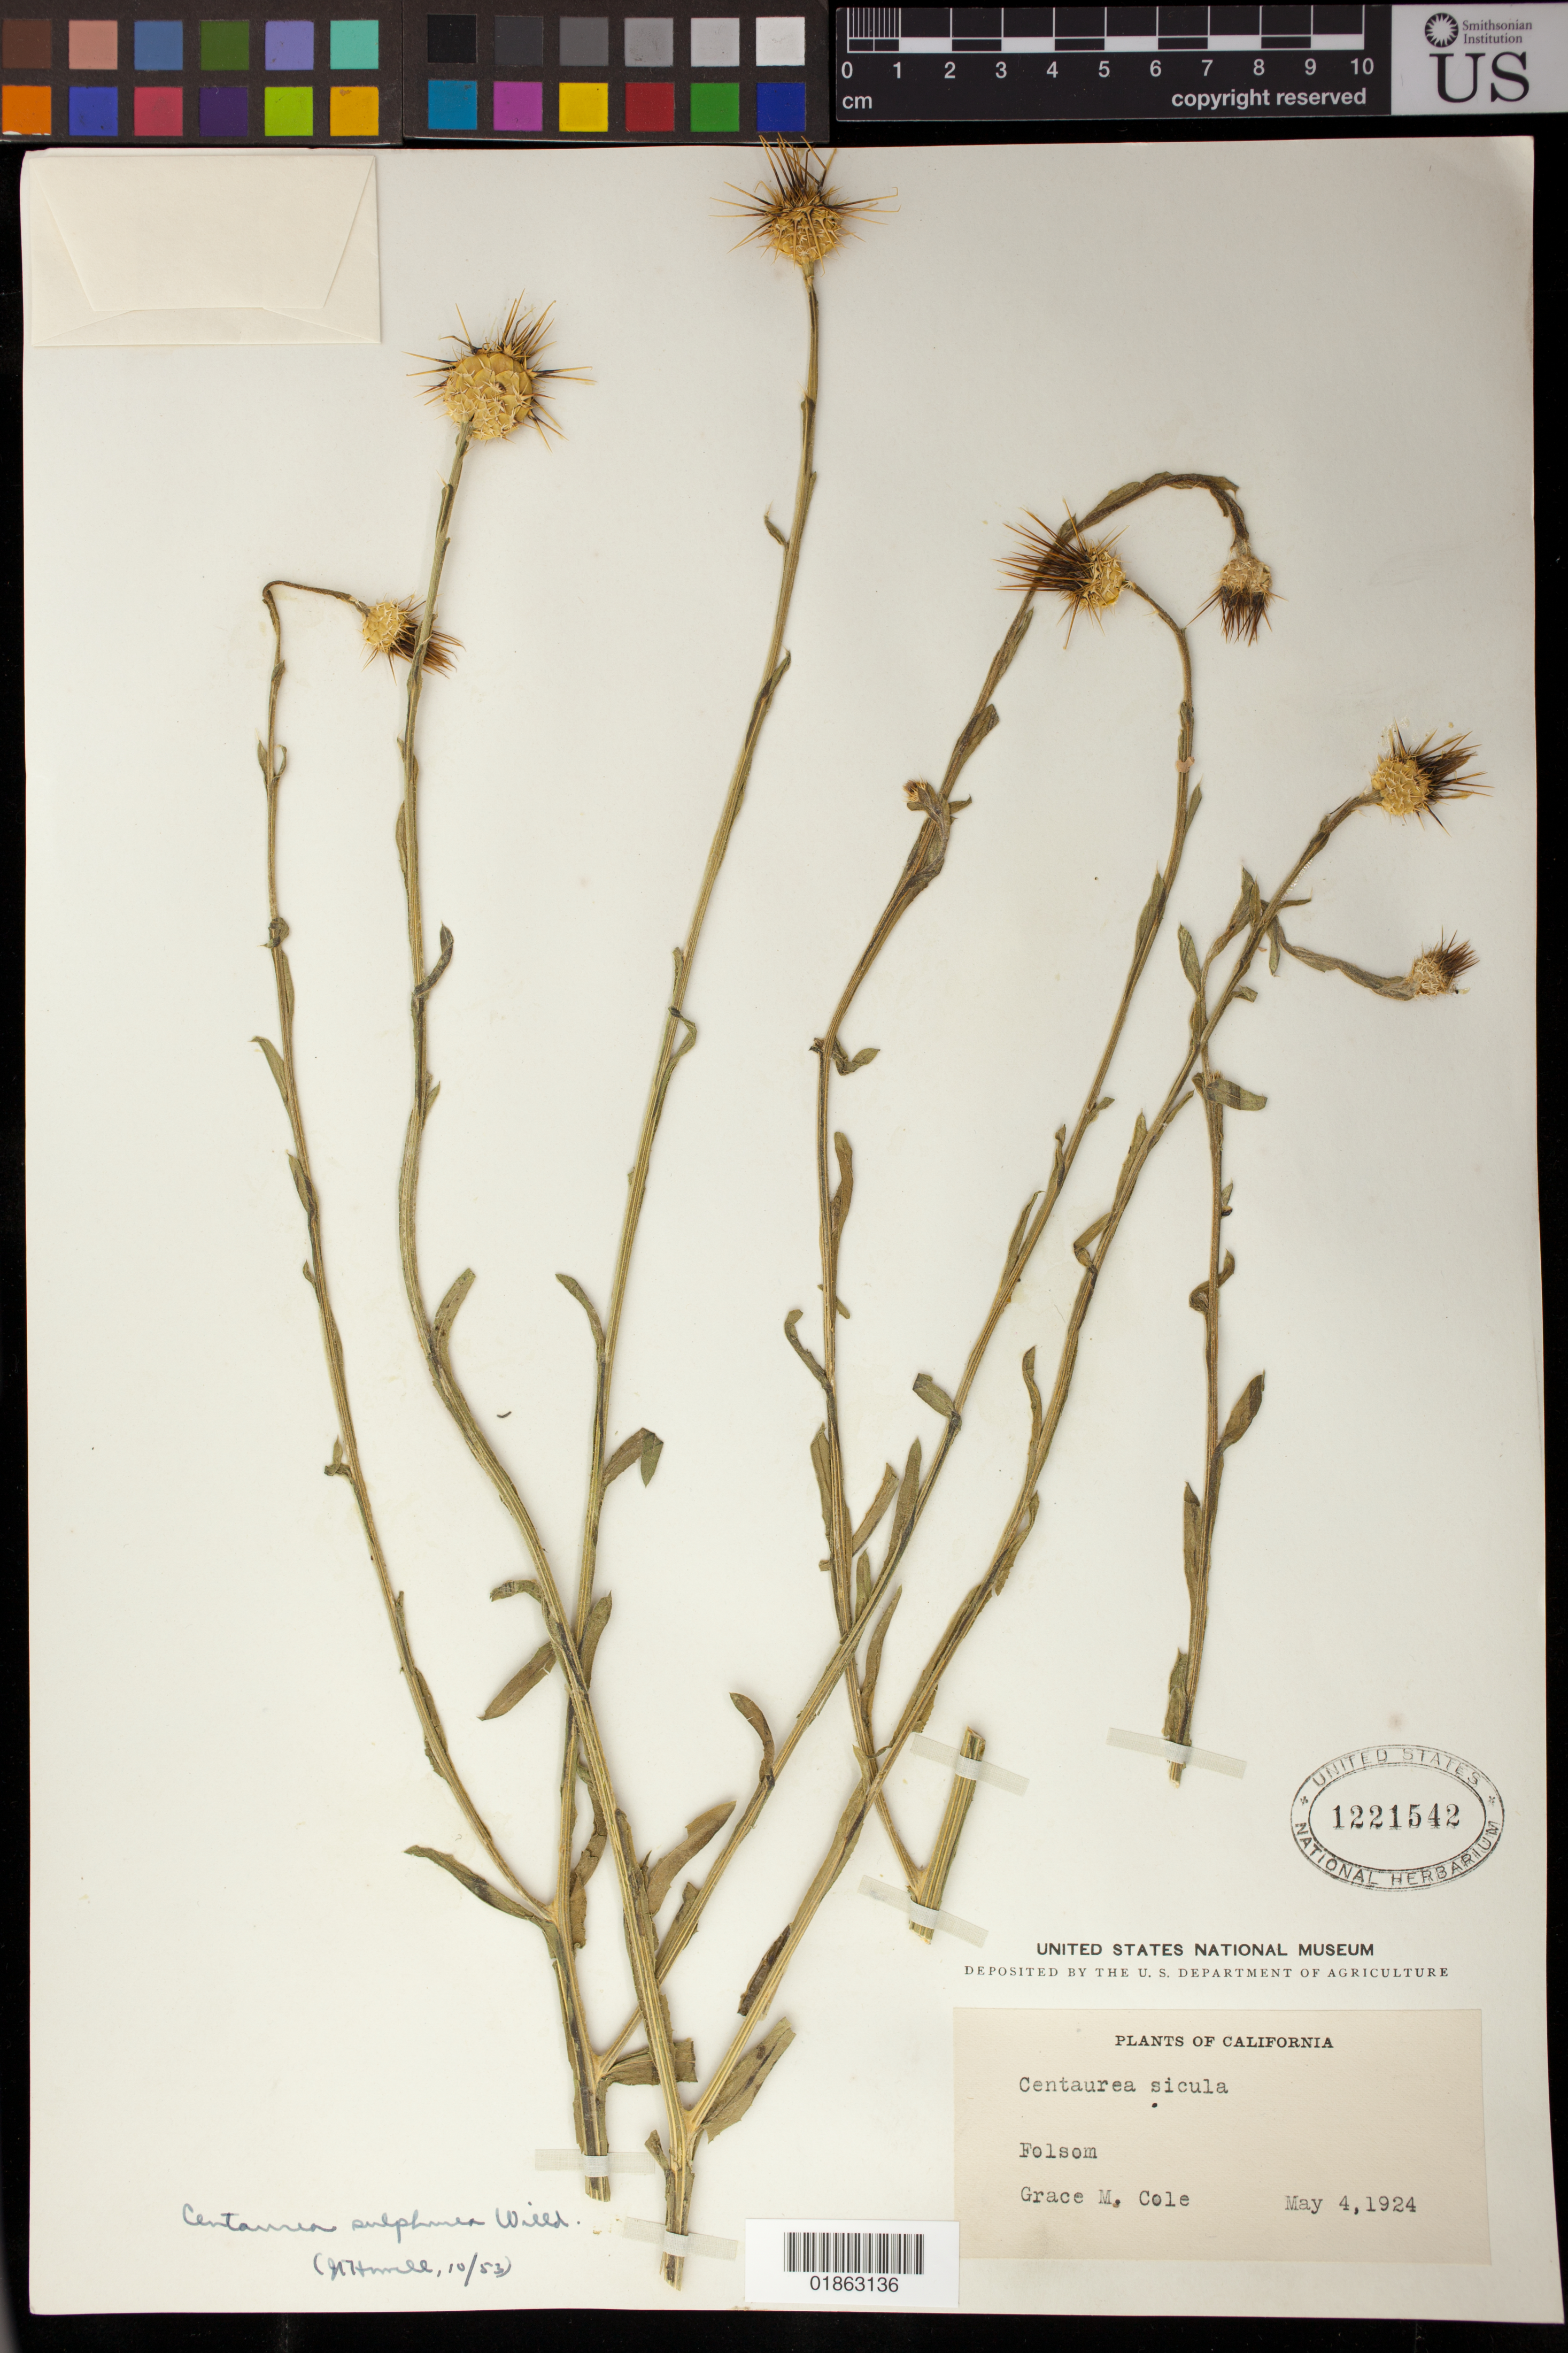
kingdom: Plantae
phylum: Tracheophyta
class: Magnoliopsida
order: Asterales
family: Asteraceae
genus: Centaurea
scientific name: Centaurea sulphurea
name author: Willd.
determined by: Howell, J. T.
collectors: G. Cole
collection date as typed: May 4, 1924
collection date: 1924-05-04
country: United States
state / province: California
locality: Folsom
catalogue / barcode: US 1221542